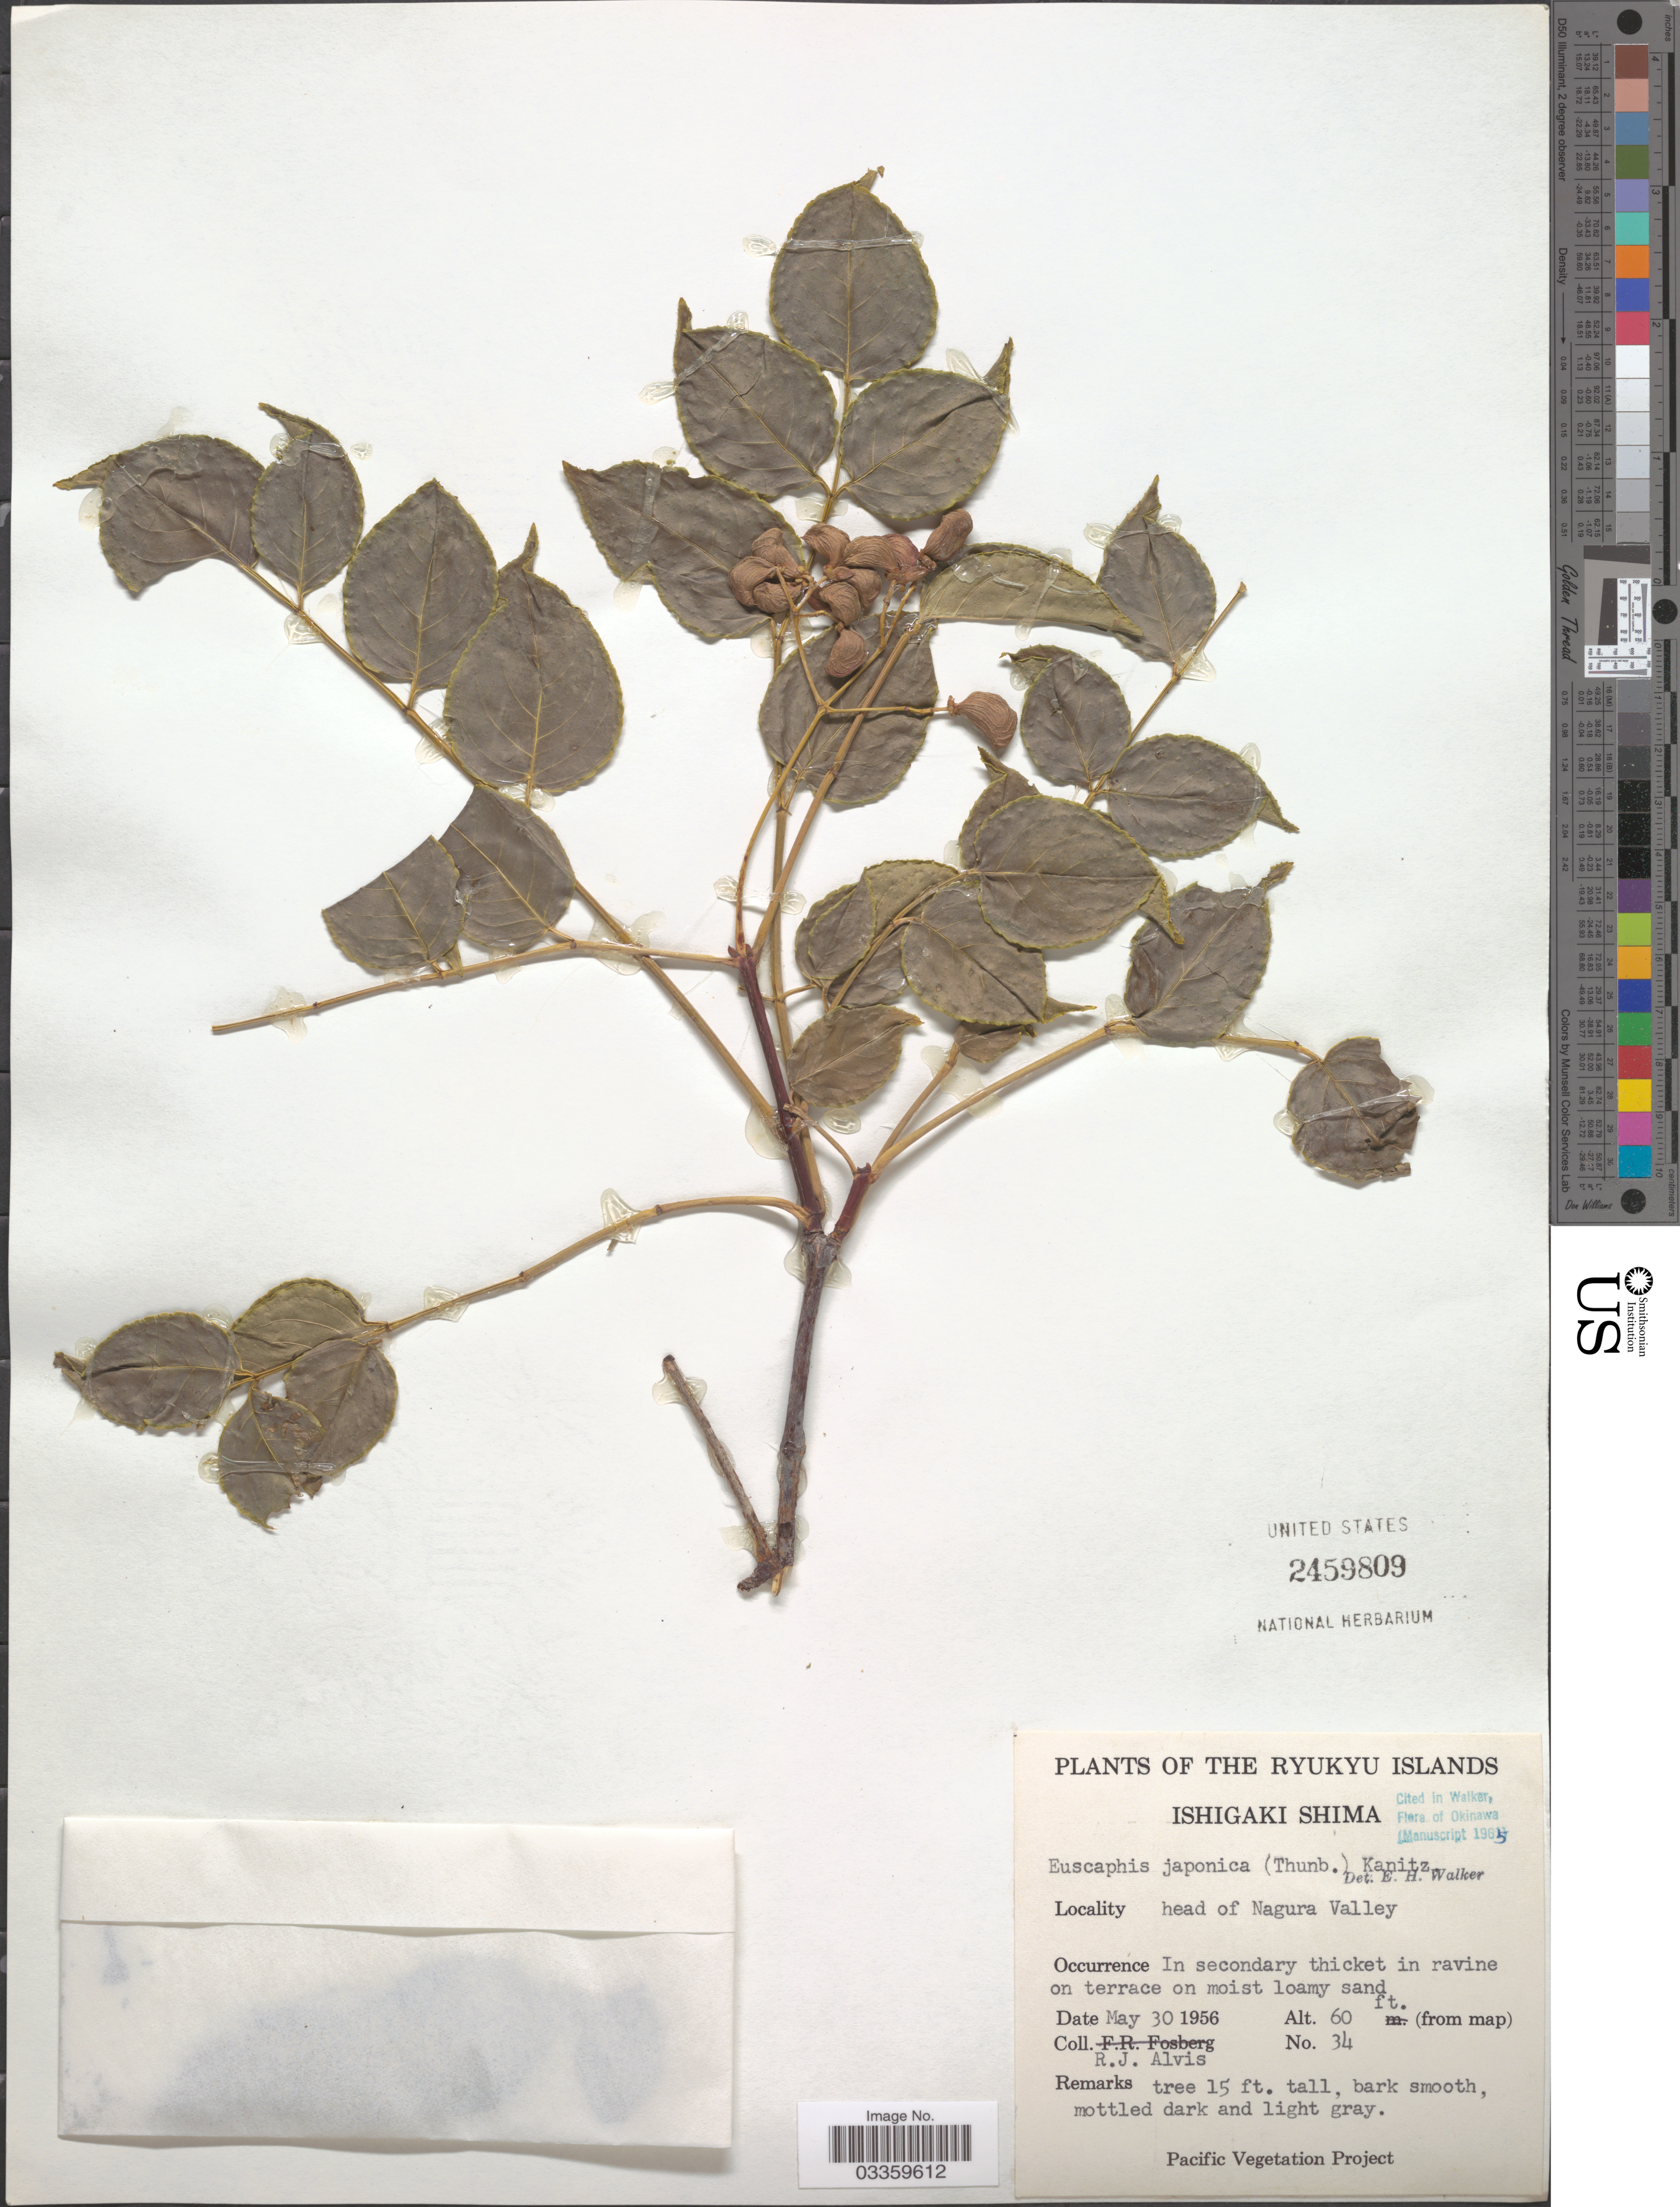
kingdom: Plantae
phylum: Tracheophyta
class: Magnoliopsida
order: Crossosomatales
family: Staphyleaceae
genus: Euscaphis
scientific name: Euscaphis japonica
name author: (Thunb.) Kanitz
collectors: R. Alvis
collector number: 34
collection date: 1956-05-30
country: Japan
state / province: Okinawa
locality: Ryukyu Islands, Ishigaki Shima, head of Nagura Valley.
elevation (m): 18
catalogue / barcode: US 2459809